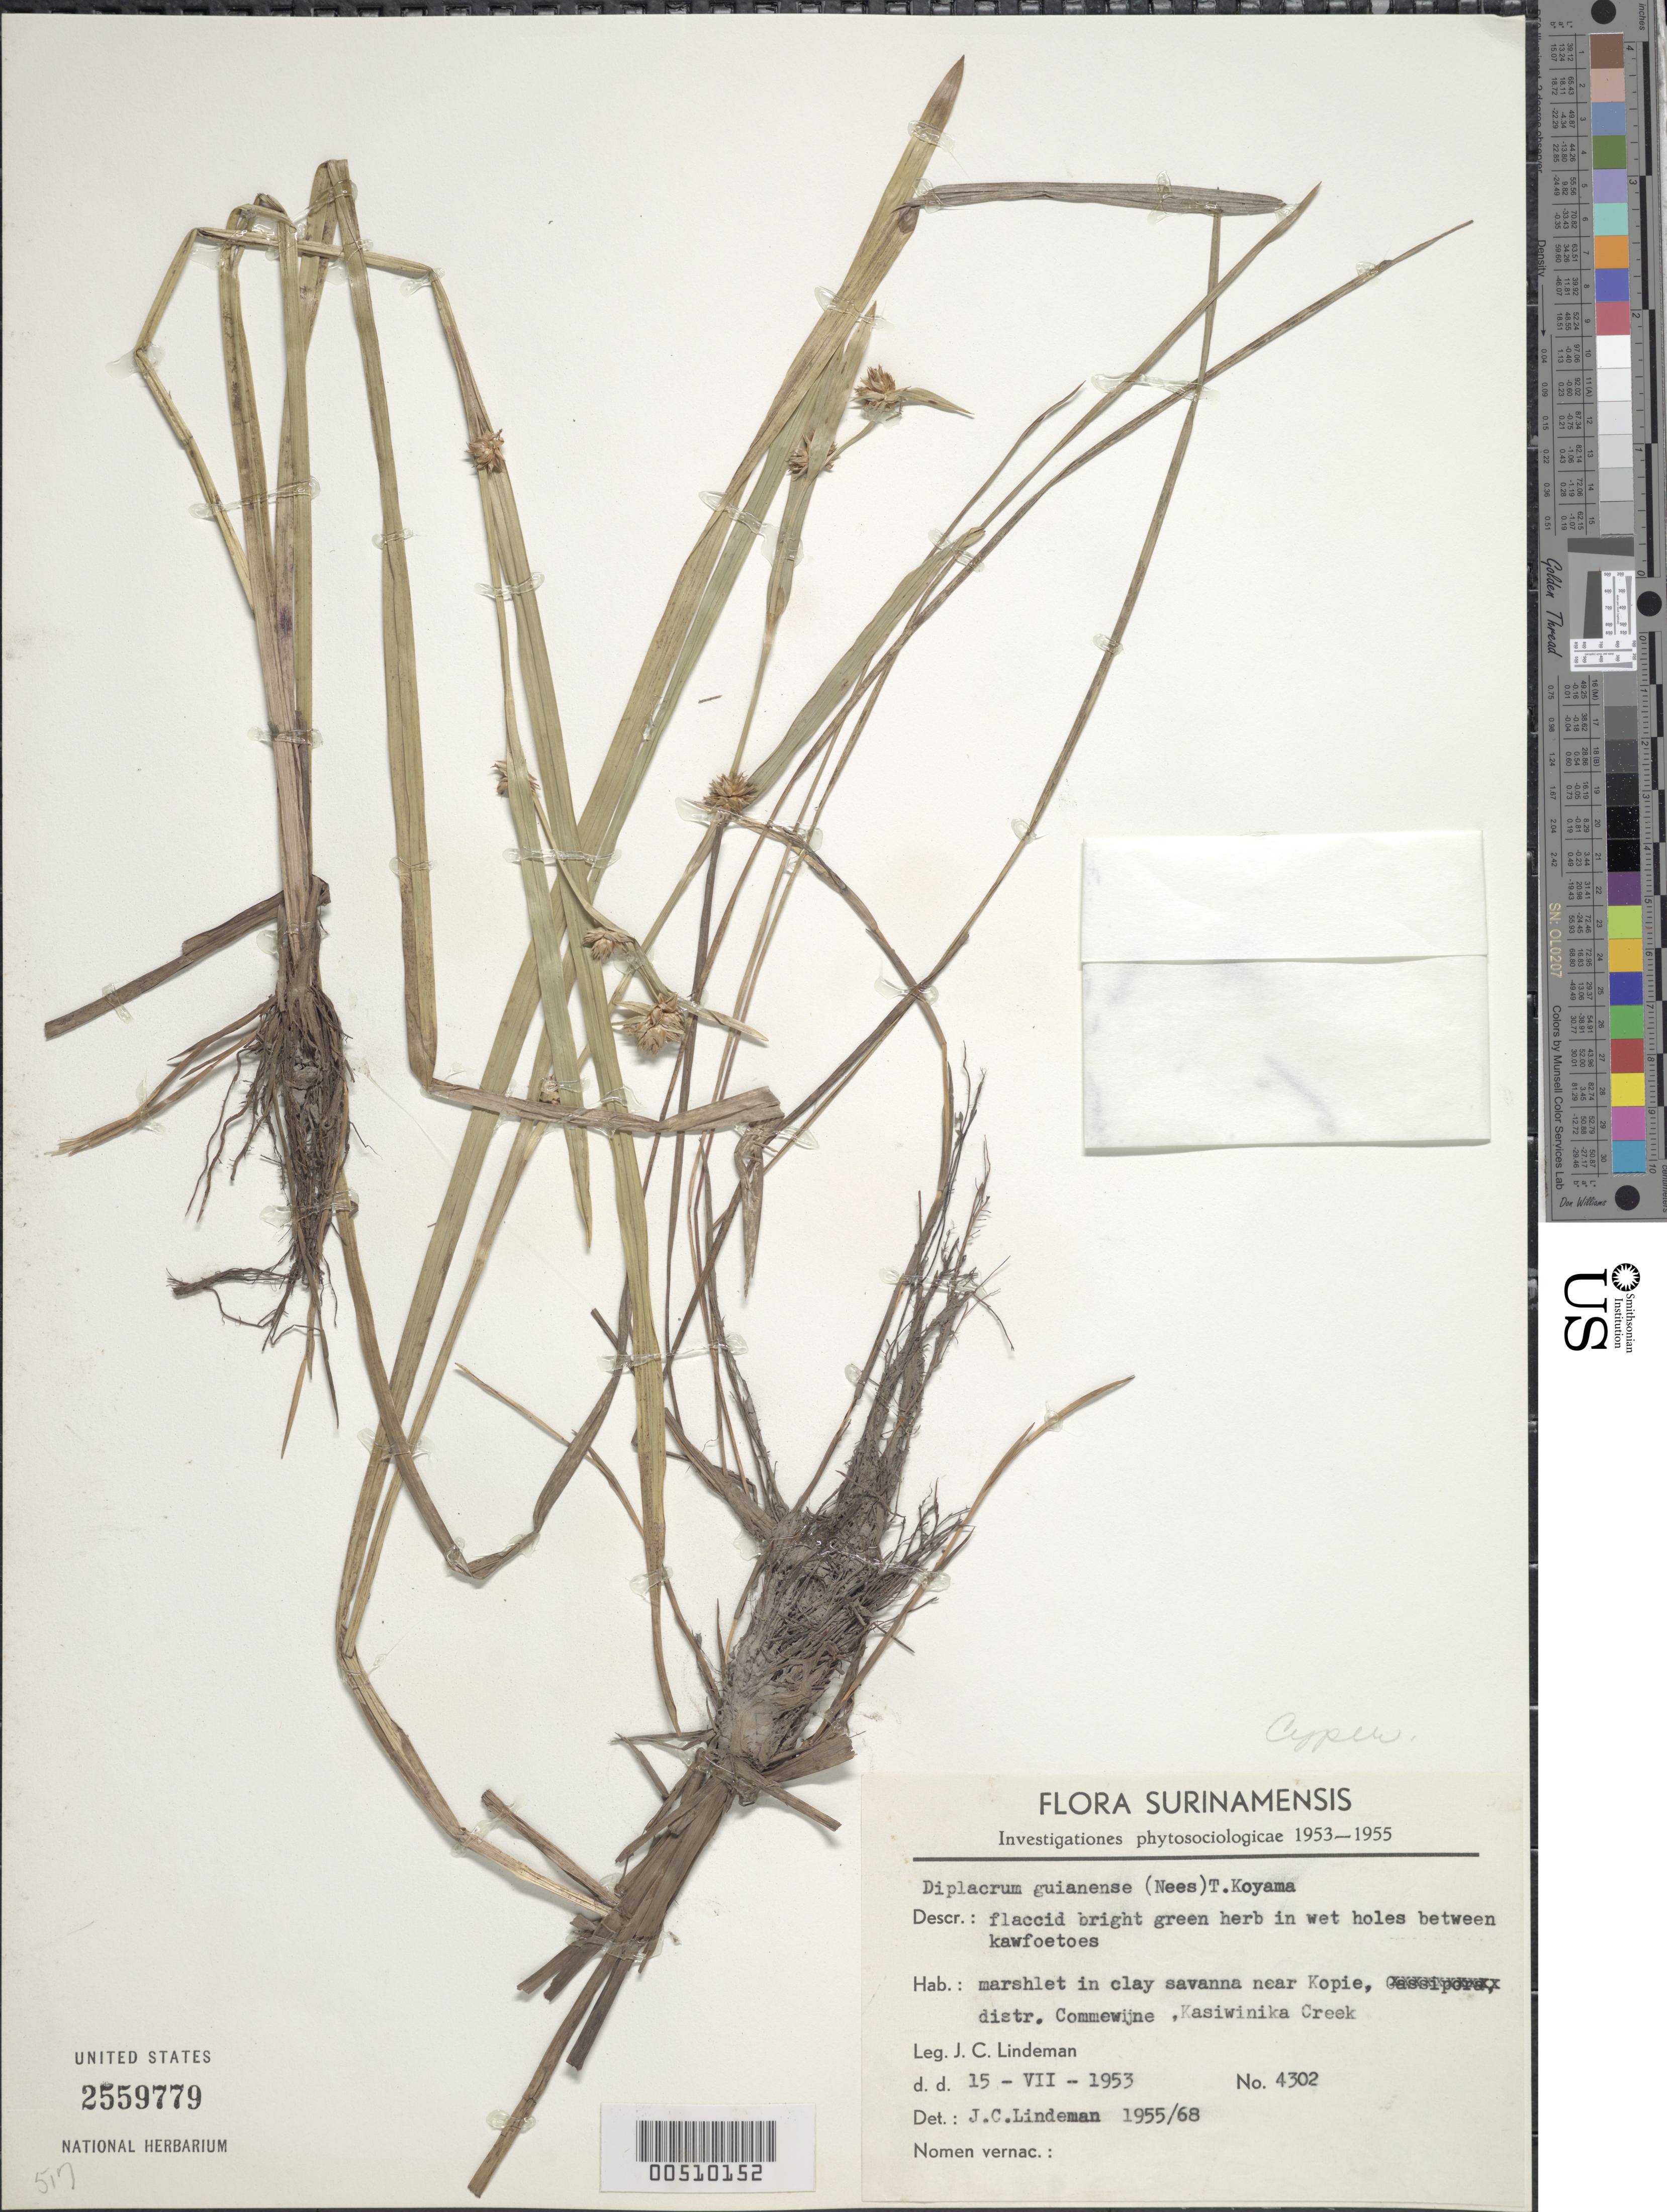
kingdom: Plantae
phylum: Tracheophyta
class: Liliopsida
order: Poales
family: Cyperaceae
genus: Diplacrum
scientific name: Diplacrum guianense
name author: (Nees) T. Koyama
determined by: Lindeman, J. C.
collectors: J. C. Lindeman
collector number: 4302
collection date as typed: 15 Aug 1953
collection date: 1953-08-15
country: Suriname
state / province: Commewijne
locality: Kasiwinika Creek, near Kopie.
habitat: Marshlet in clay savanna.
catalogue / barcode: US 2559779